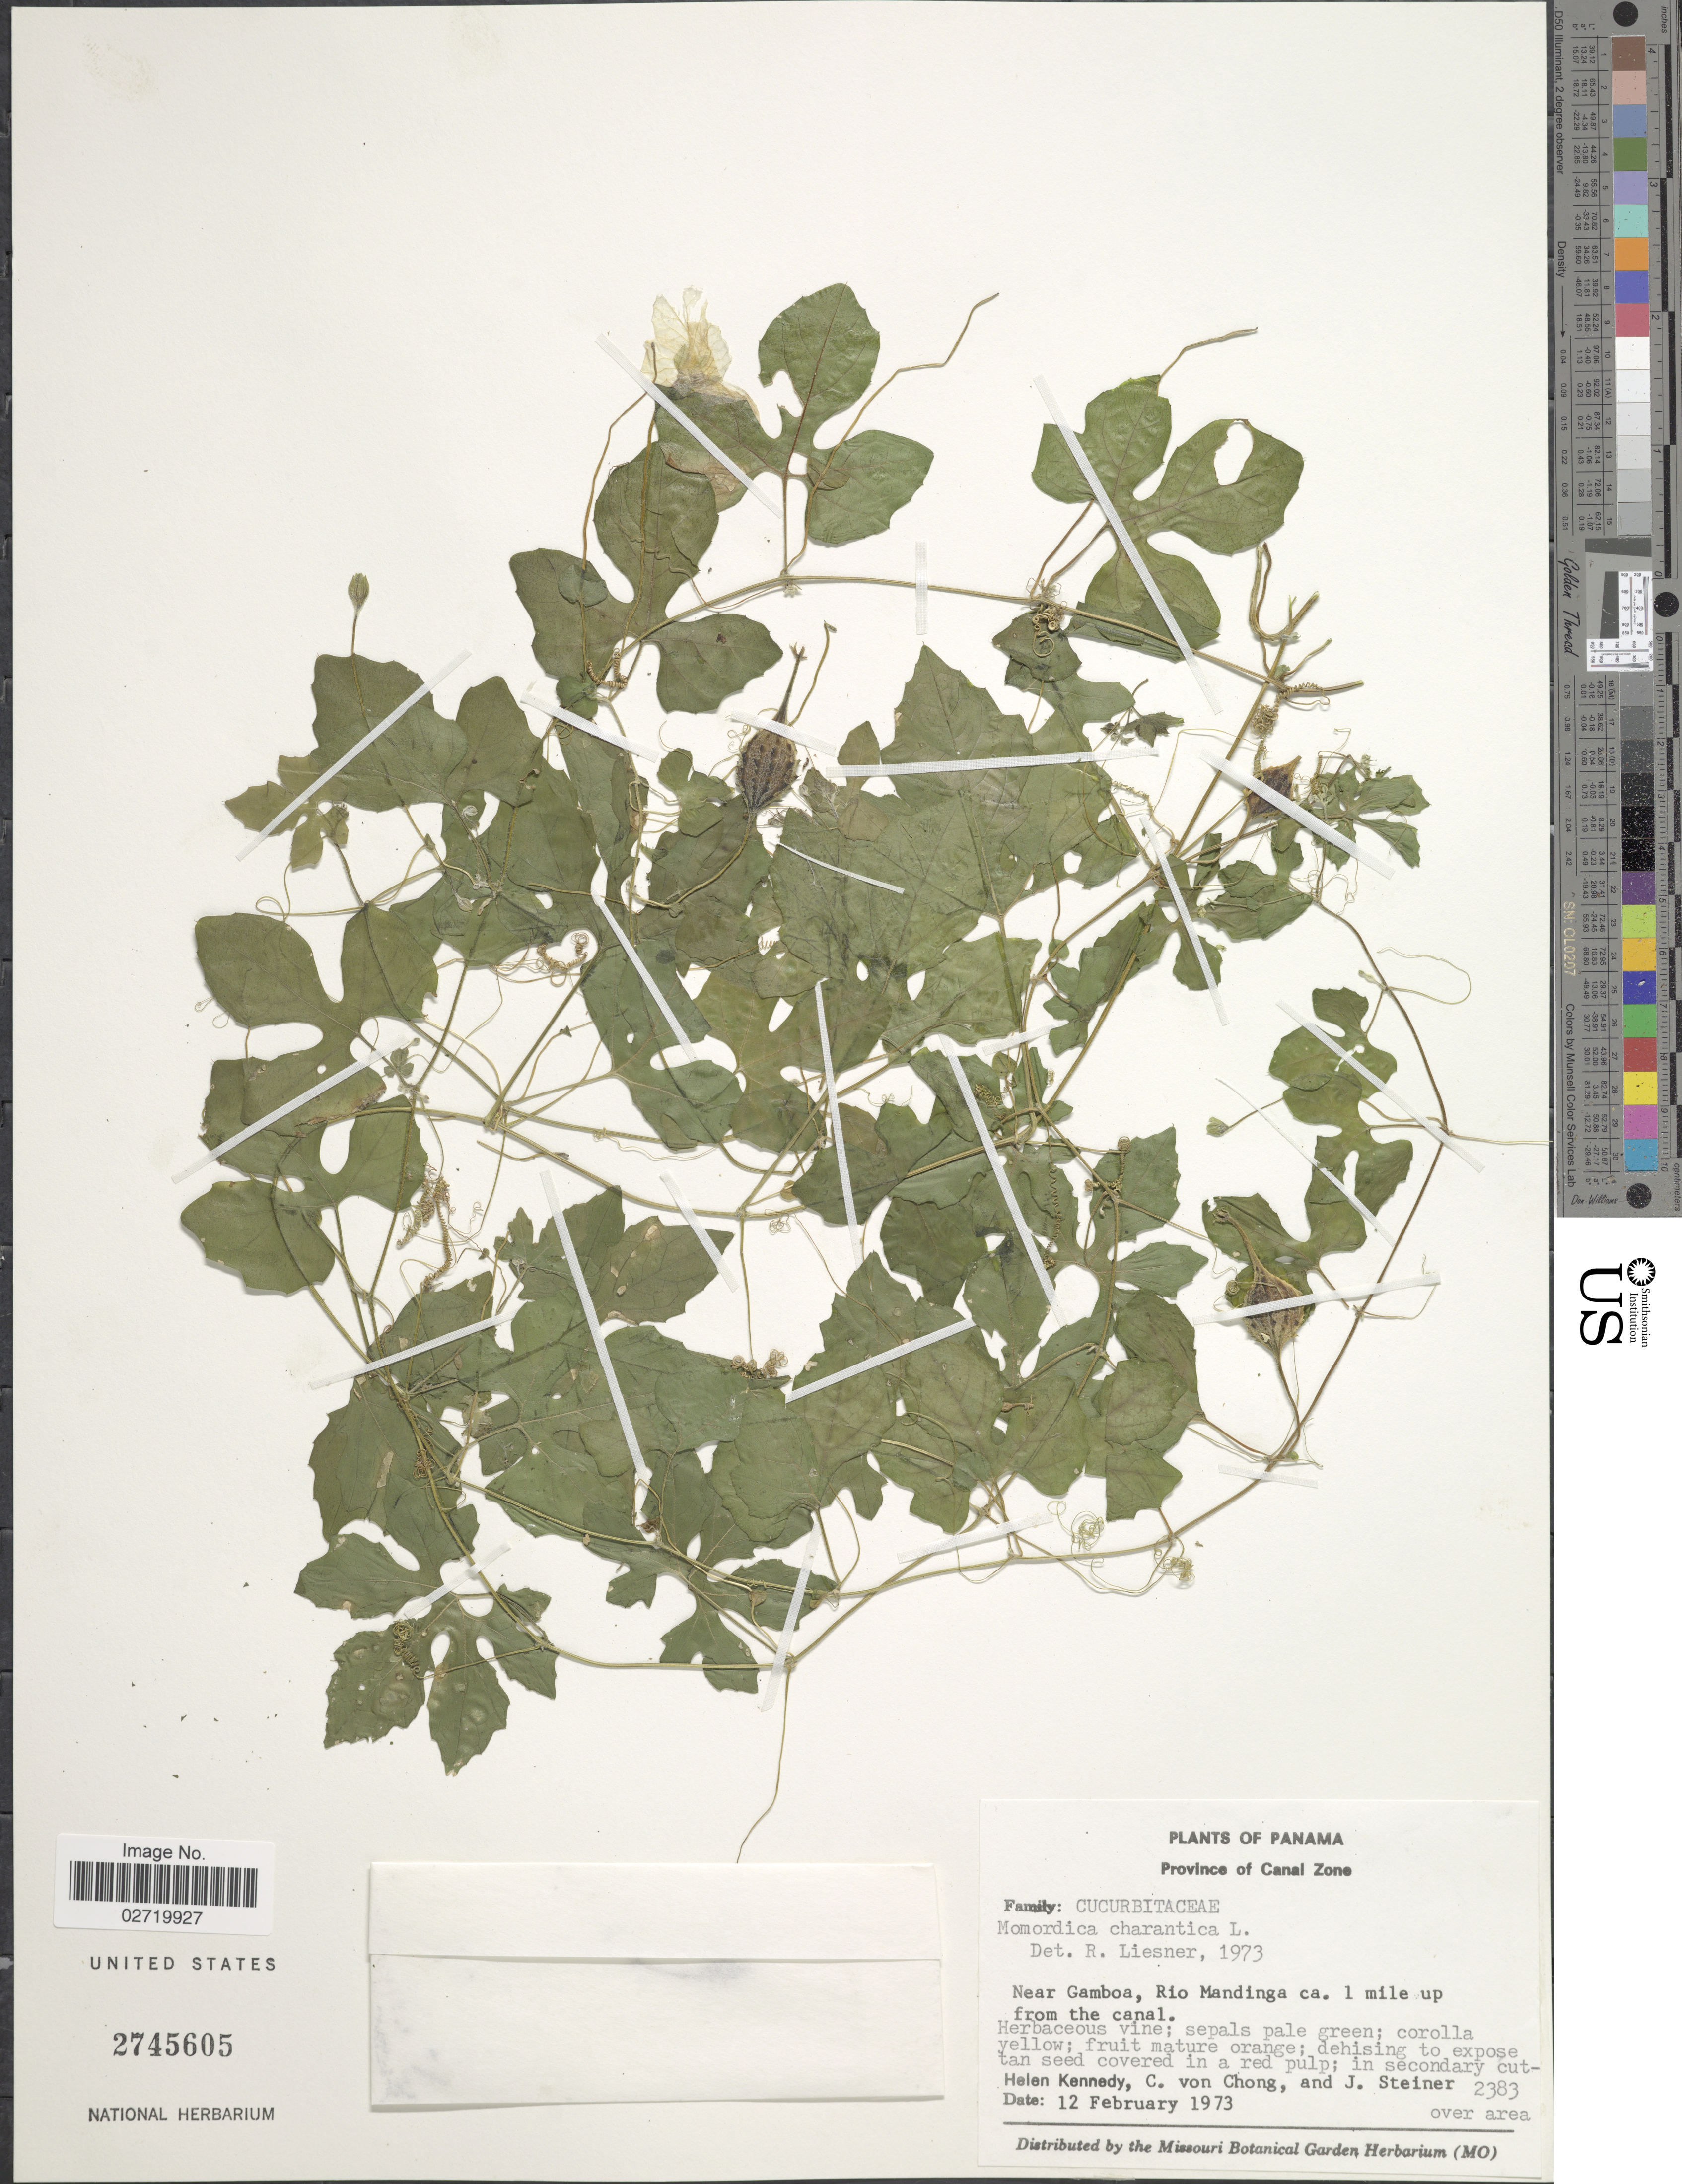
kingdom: Plantae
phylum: Tracheophyta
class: Magnoliopsida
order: Cucurbitales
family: Cucurbitaceae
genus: Momordica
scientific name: Momordica charantia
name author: L.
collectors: H. Kennedy, C. Von Chong & J. Steiner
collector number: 2383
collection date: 1973-02-12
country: Panama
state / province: Colón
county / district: Canal Zone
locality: Province of Canal Zone. Near Gamboa, Rio Mandinga ca. 1 mile up from the canal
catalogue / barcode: US 2745605